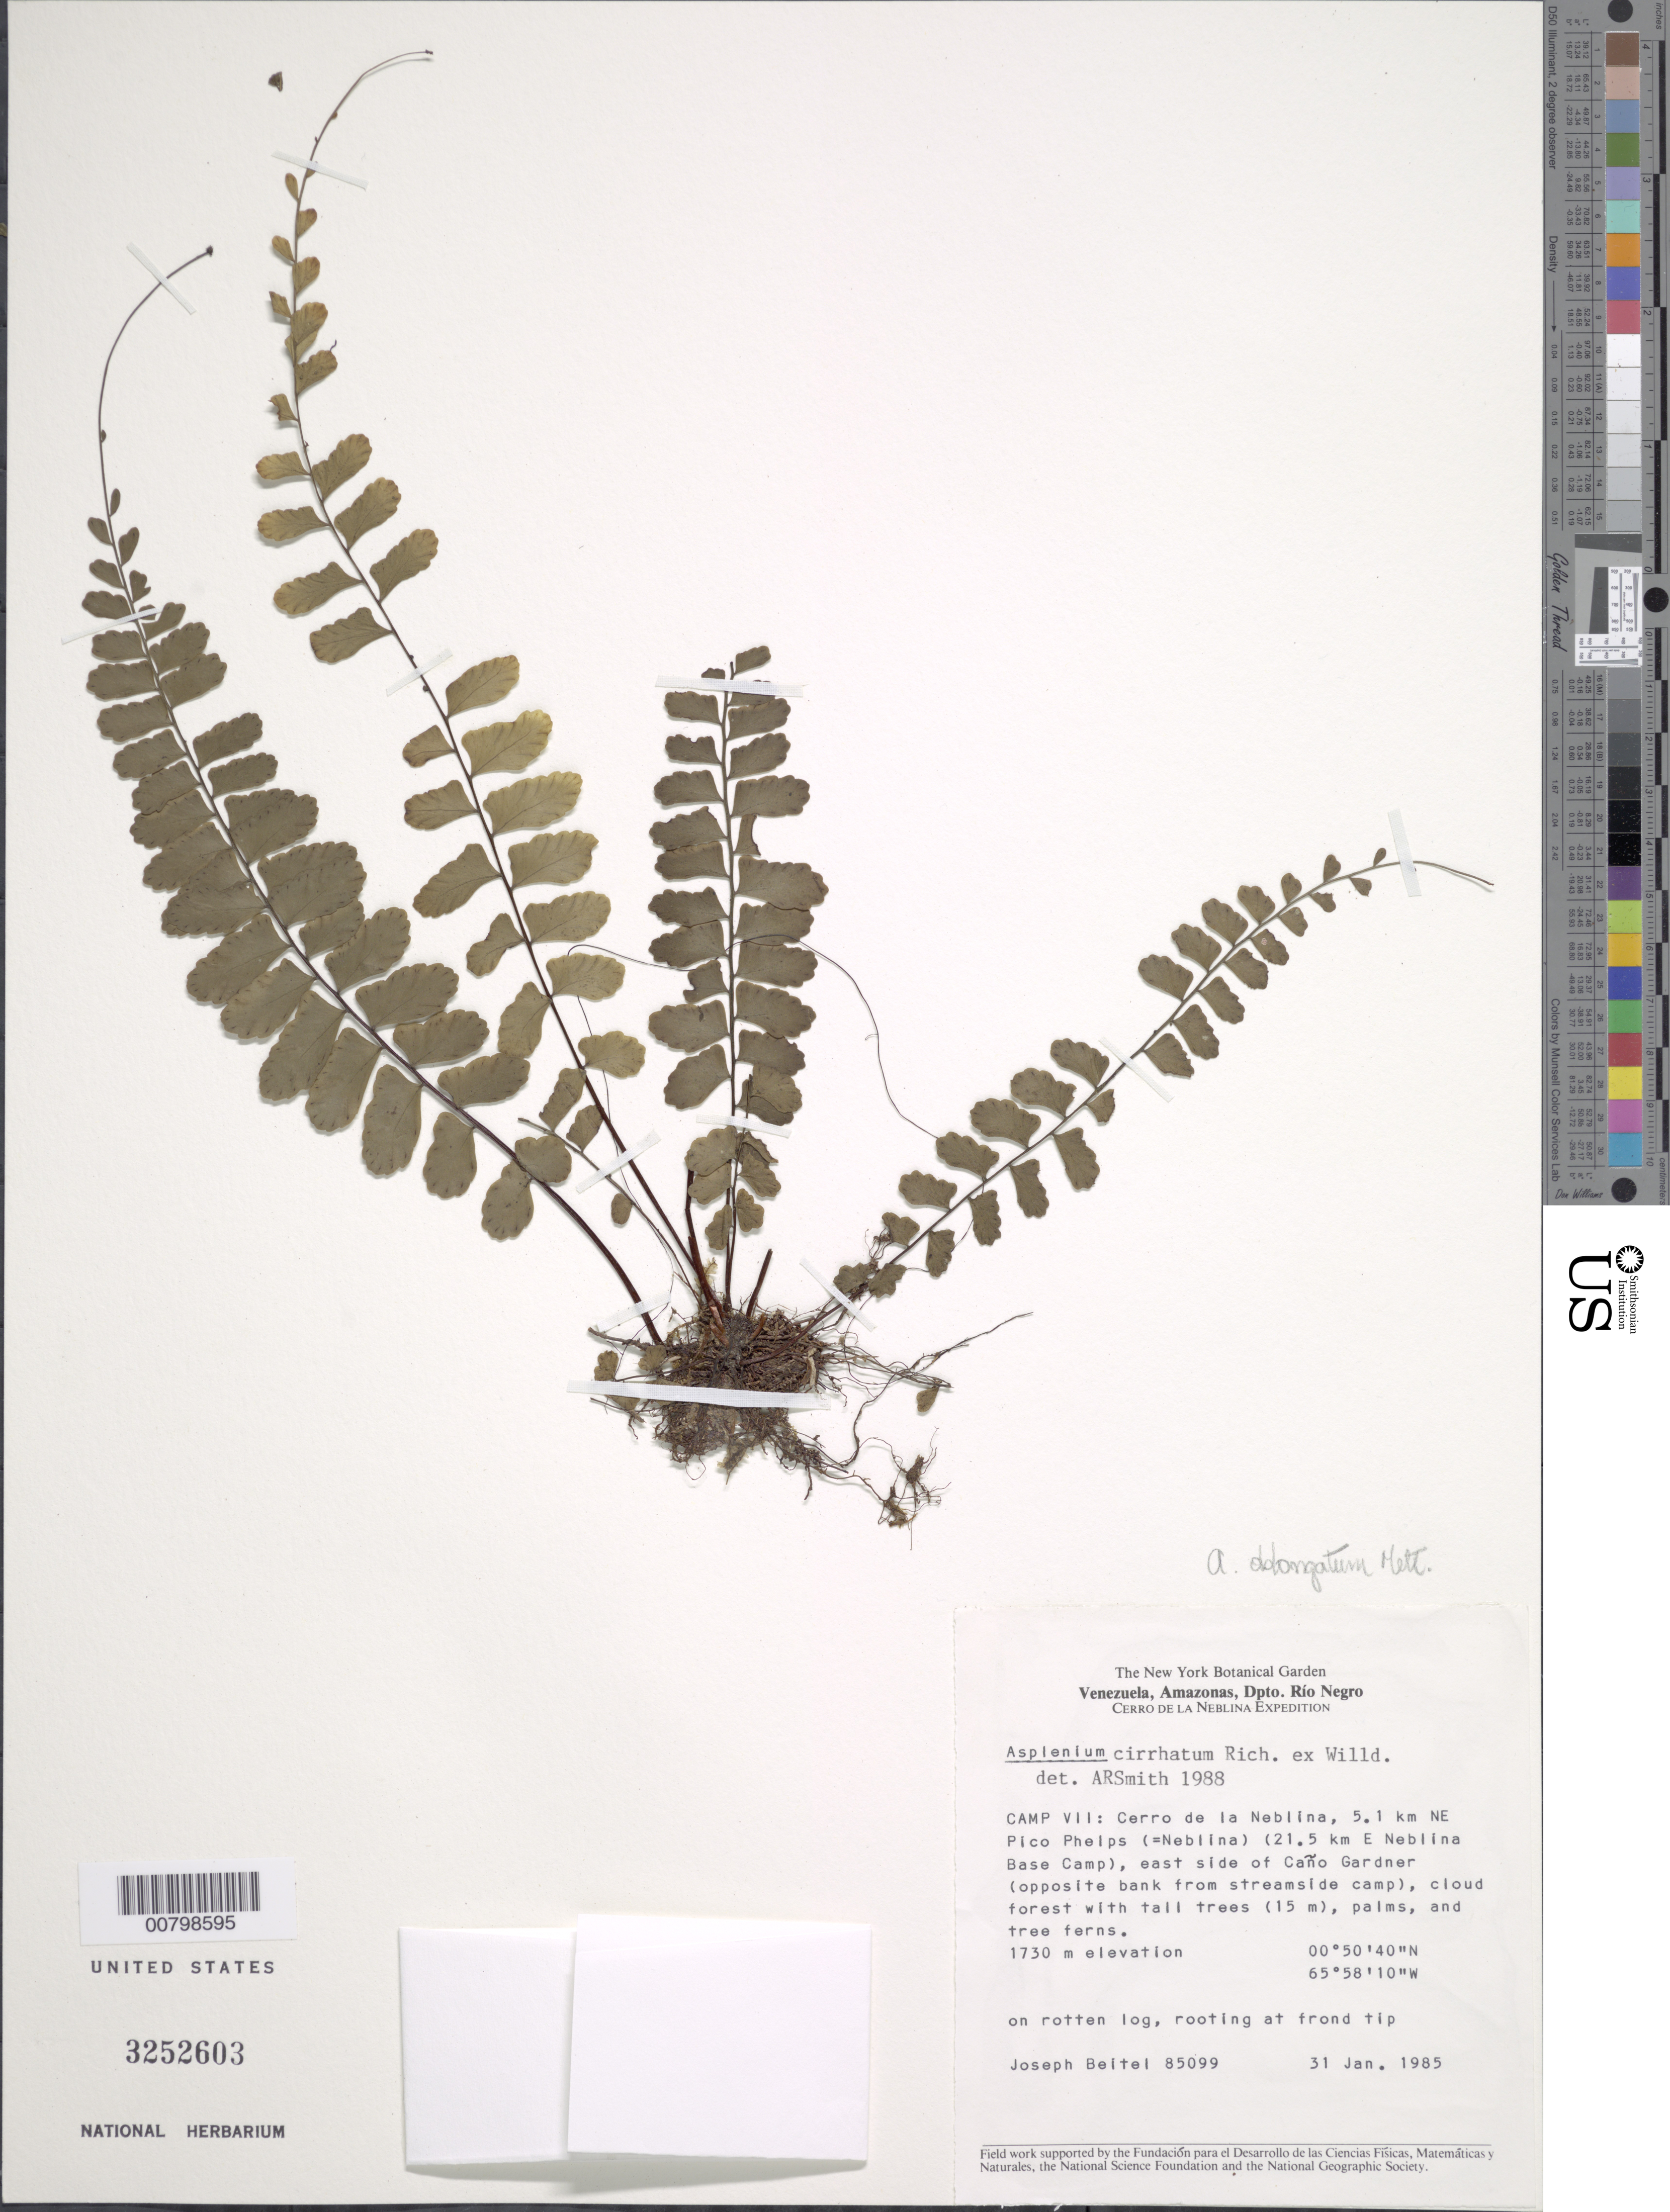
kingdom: Plantae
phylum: Tracheophyta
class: Polypodiopsida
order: Polypodiales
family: Aspleniaceae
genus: Asplenium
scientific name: Asplenium radicans var. cirrhatum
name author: (Rich. ex Willd.) Rosenst.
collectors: J. M. Beitel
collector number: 85099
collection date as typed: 31-Jan-85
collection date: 1985-01-31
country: Venezuela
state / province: Amazonas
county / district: Río Negro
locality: Cerro de la Neblina, Camp VII, 5.1 km NE Pico Phelps (=Neblina), 21.5 km E Neblina Base Camp, E side of Caño Gardner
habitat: Cloud forest with tall trees (15 m), palms and tree ferns; on rotting log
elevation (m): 1730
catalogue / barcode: US 3252603